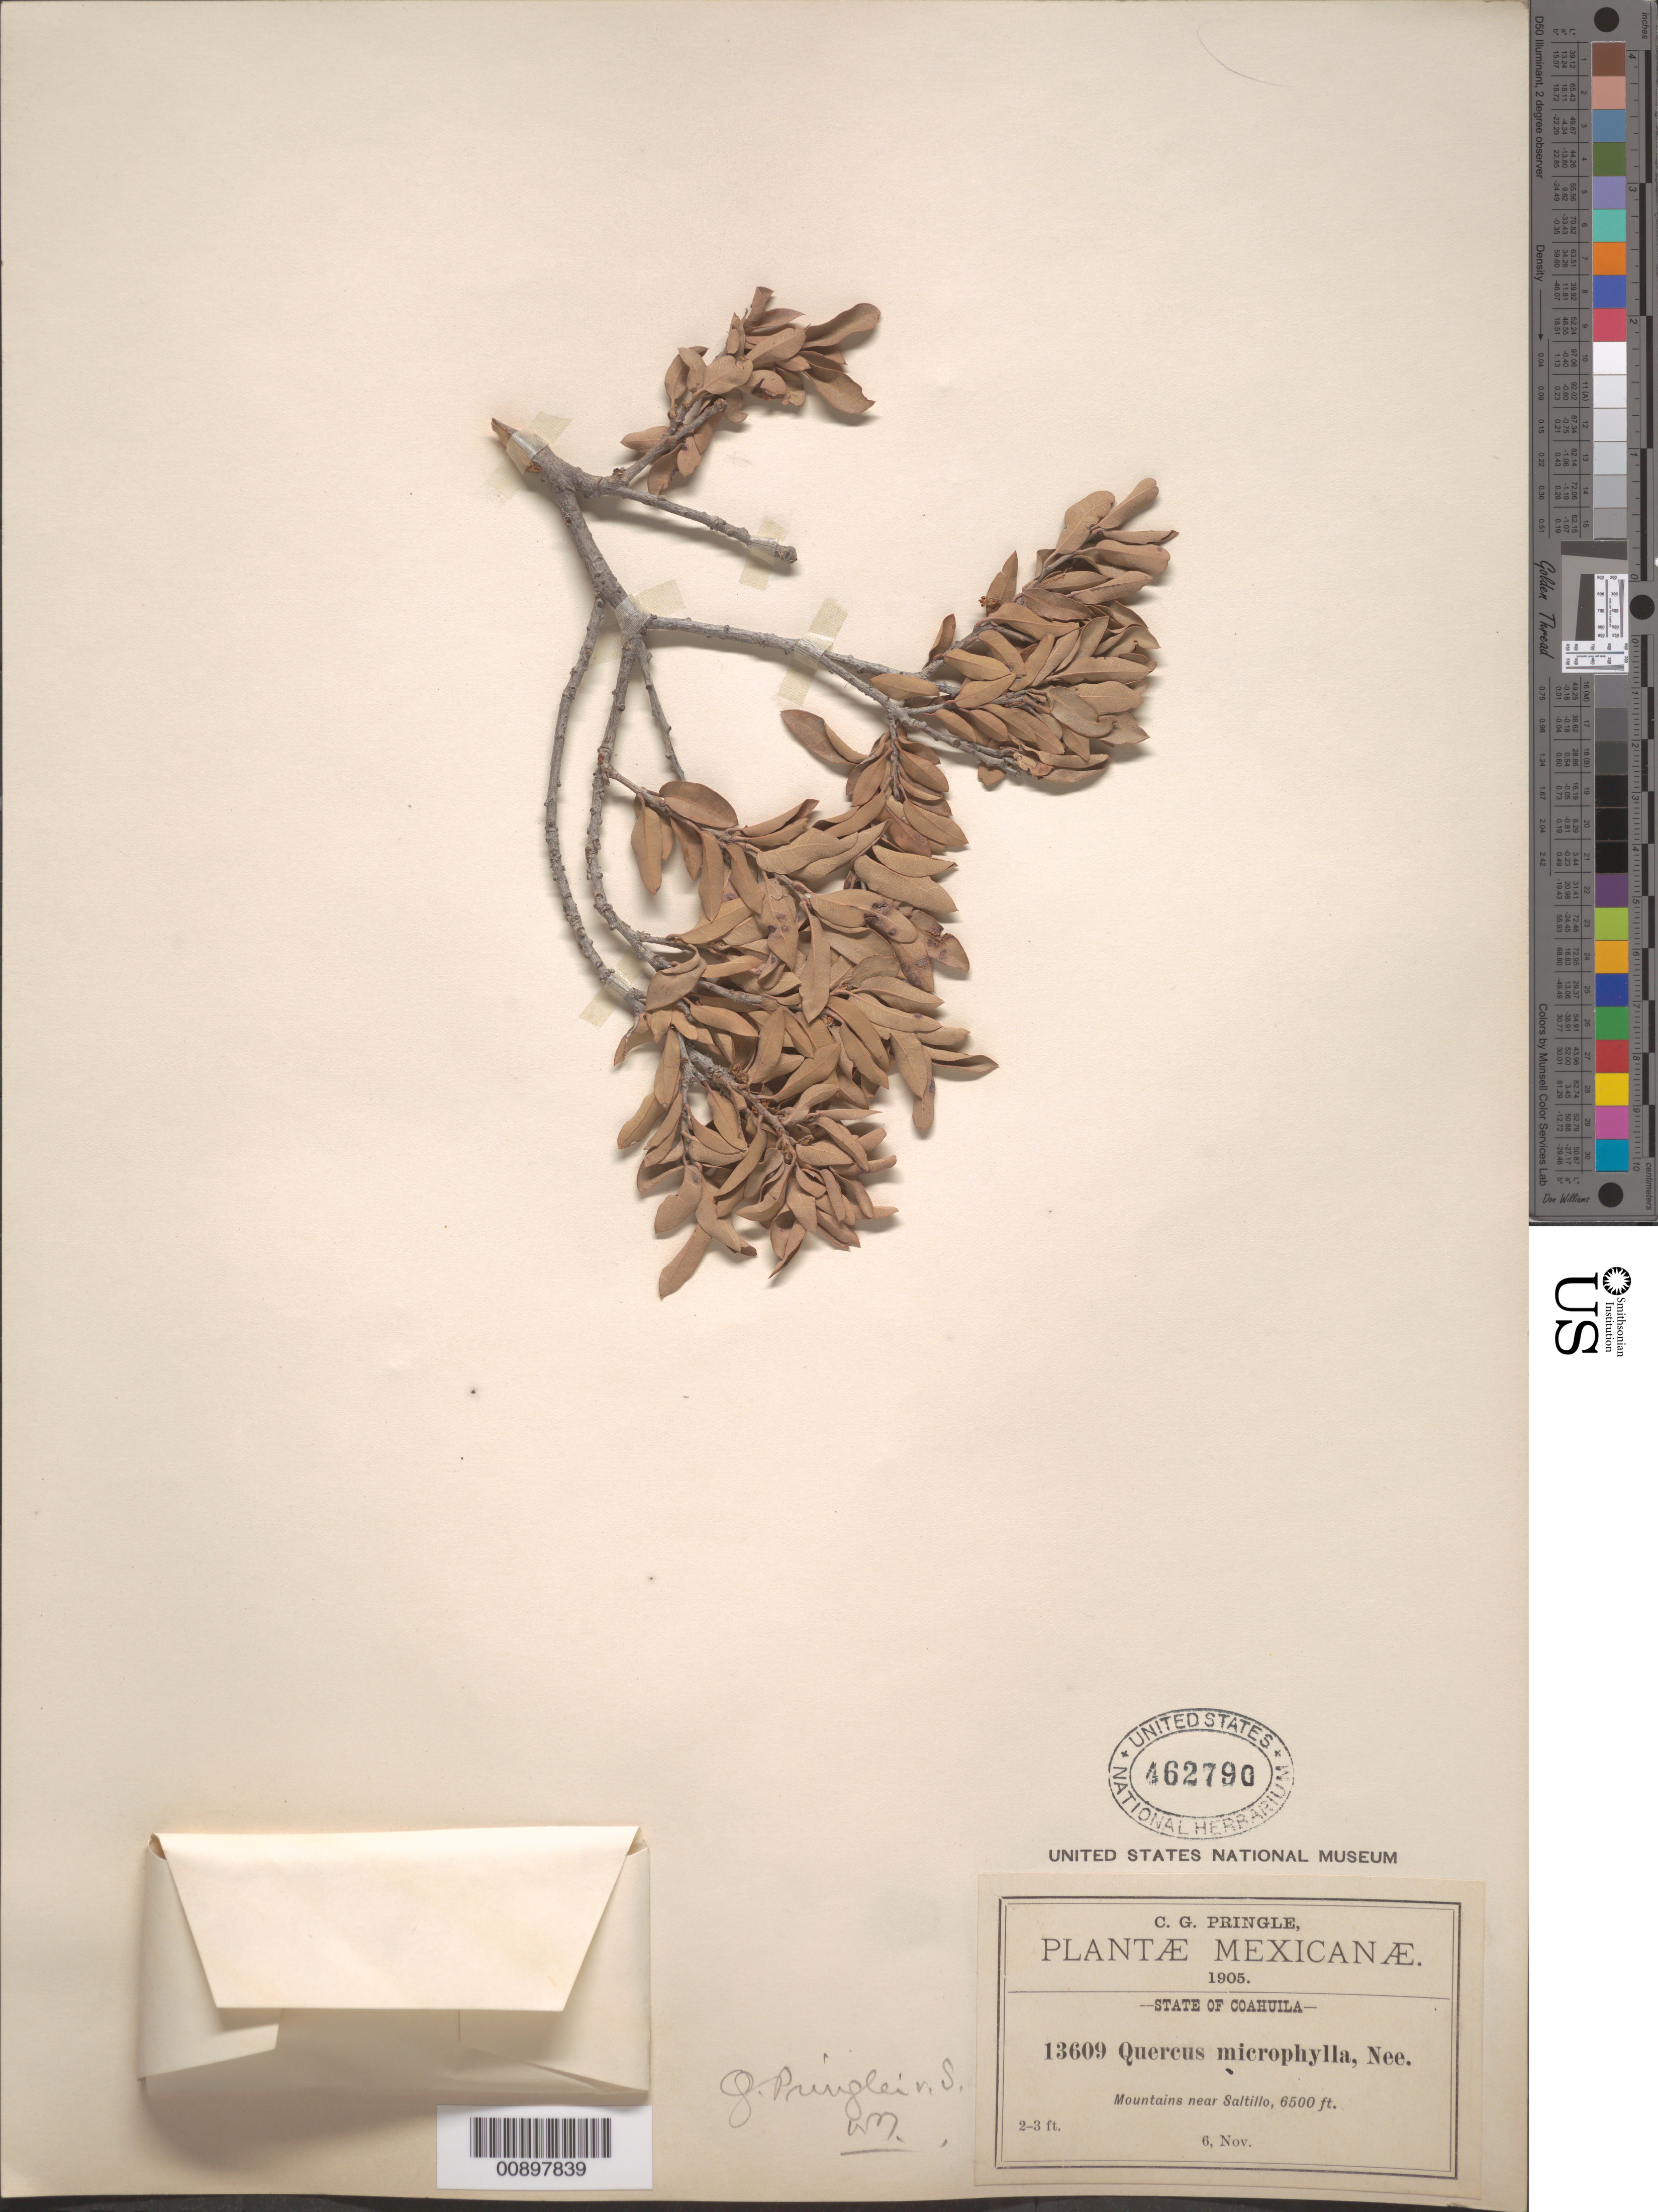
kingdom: Plantae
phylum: Tracheophyta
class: Magnoliopsida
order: Fagales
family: Fagaceae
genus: Quercus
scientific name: Quercus pringlei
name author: Seemen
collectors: C. G. Pringle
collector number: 13609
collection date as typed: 06 Nov 1905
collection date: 1905-11-06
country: Mexico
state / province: Coahuila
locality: Mountains near Saltillo, Coahuila.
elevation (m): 1981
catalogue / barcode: US 462790